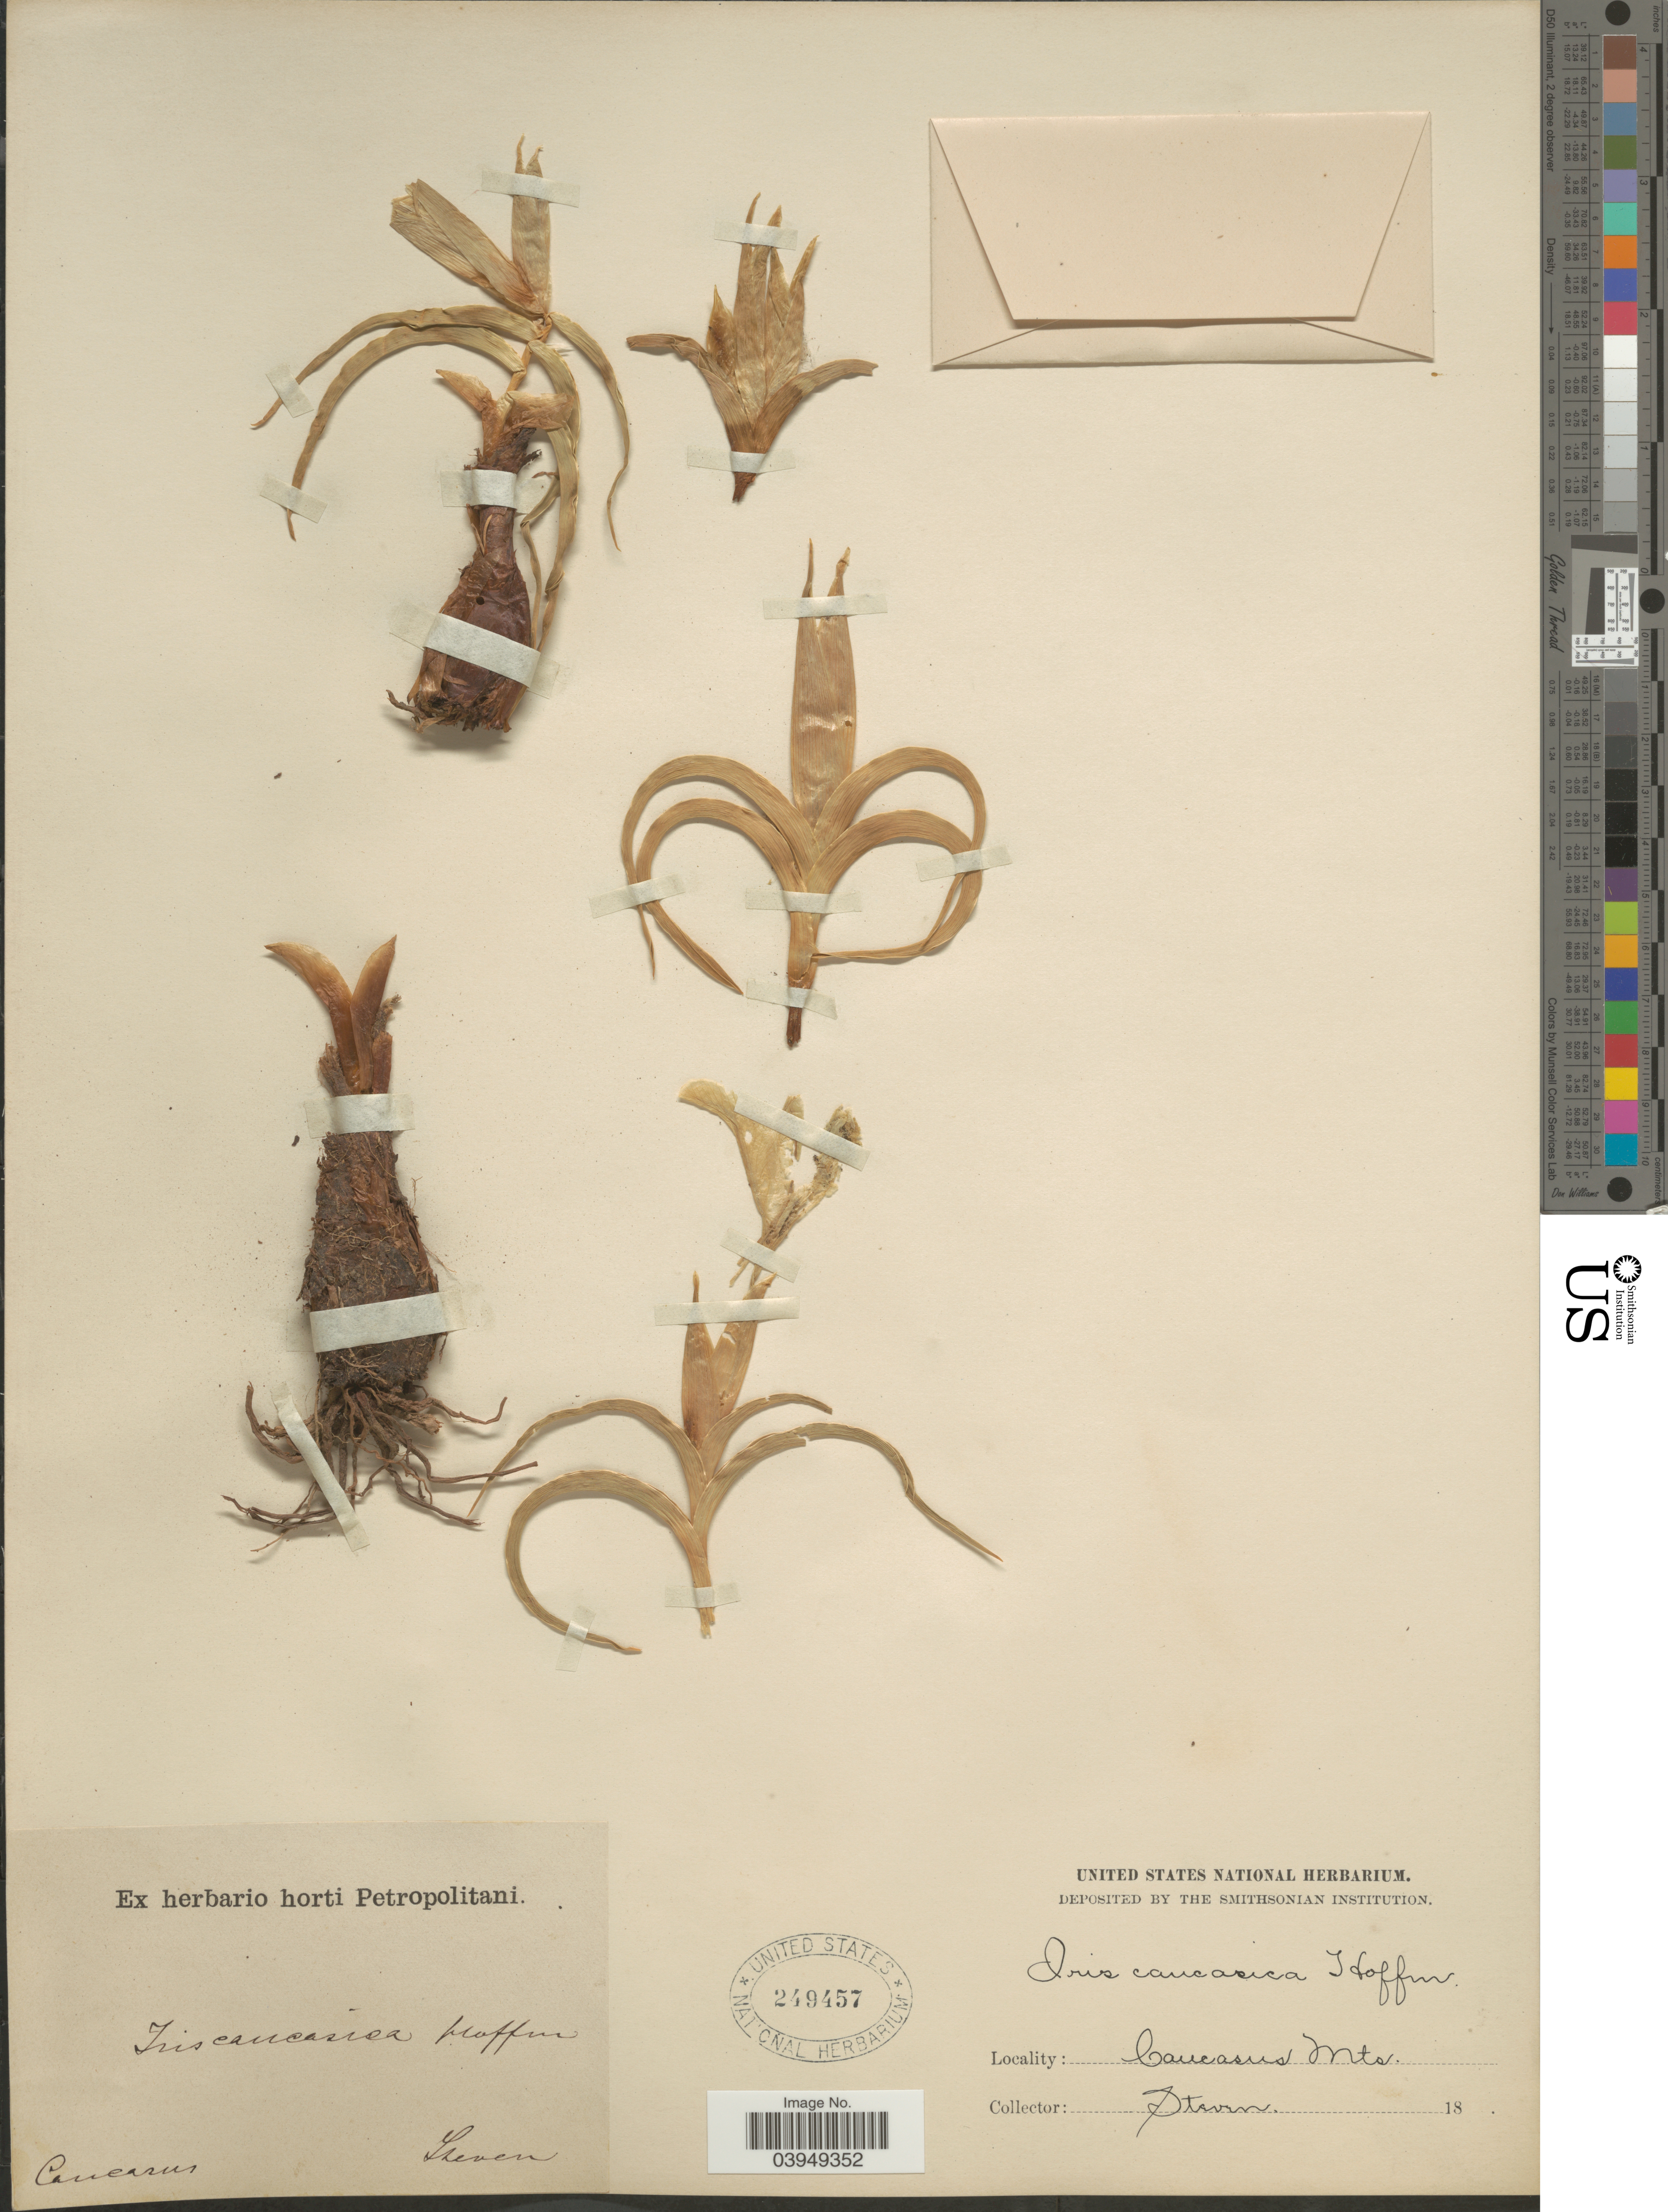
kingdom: Plantae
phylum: Tracheophyta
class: Liliopsida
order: Asparagales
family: Iridaceae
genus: Iris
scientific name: Iris caucasica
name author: Hoffm.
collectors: -- Steven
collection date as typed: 18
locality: Caucasus. Caucasus Mts.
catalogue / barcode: US 249457